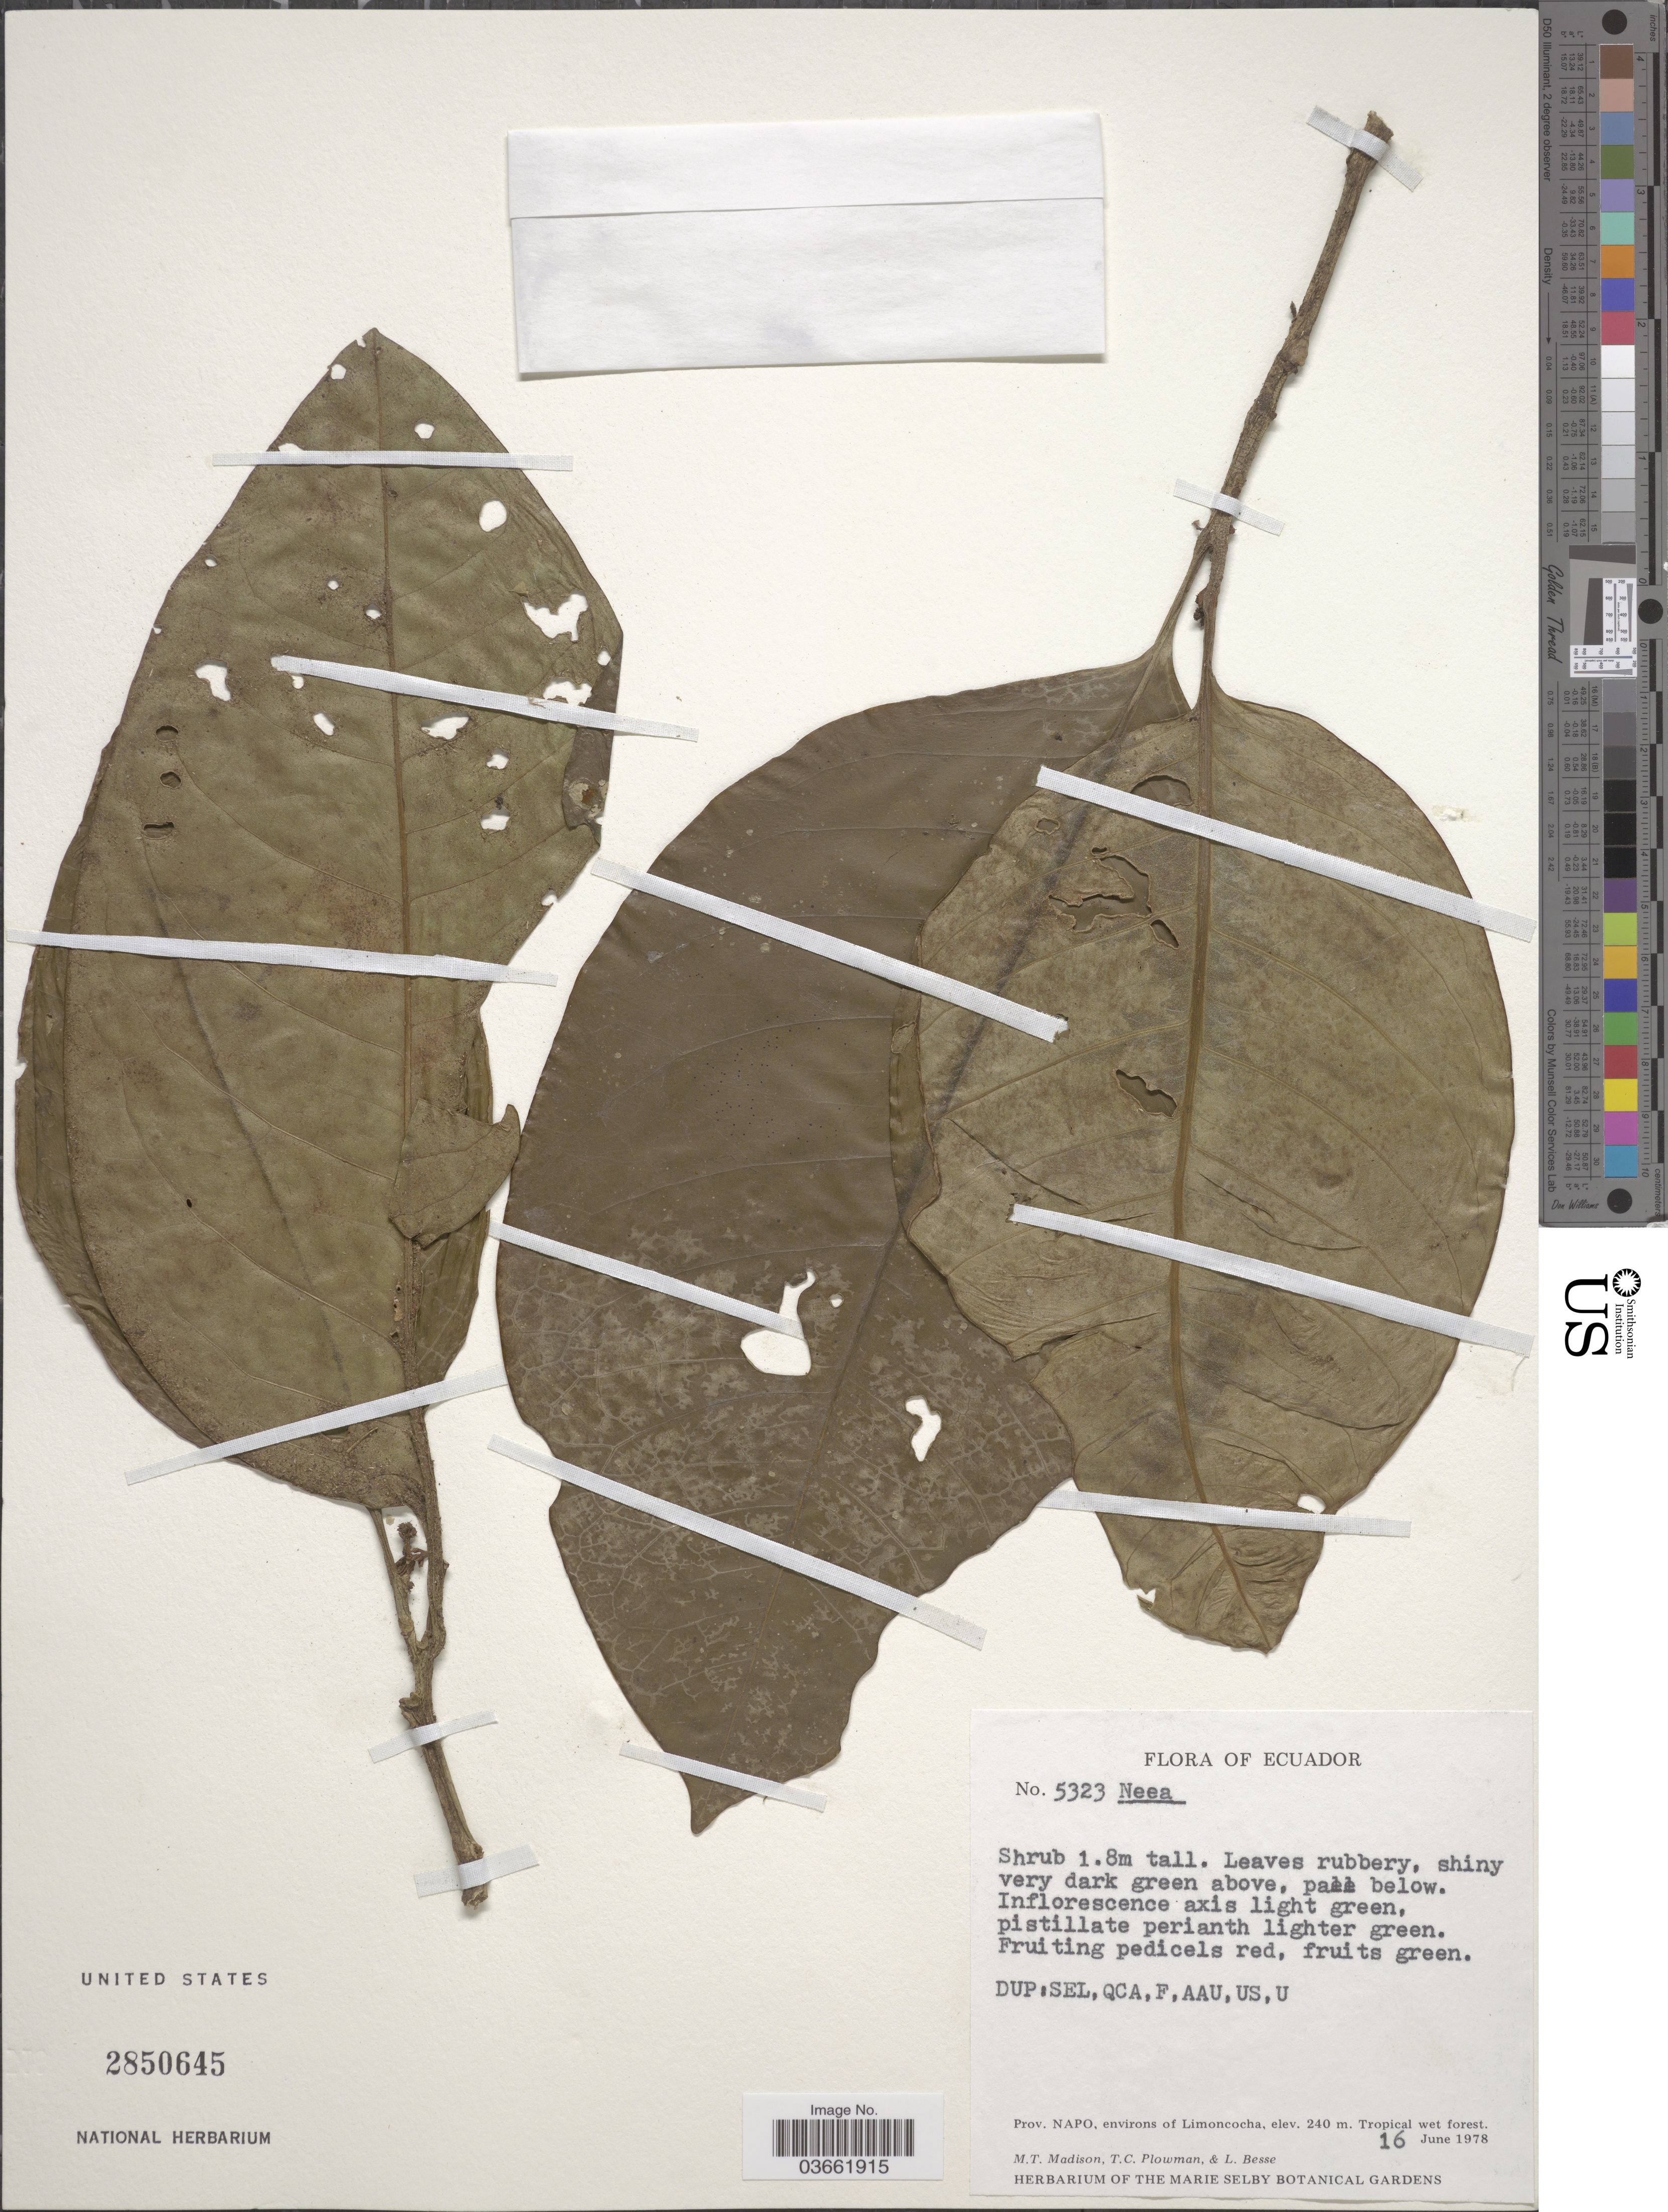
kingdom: Plantae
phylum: Tracheophyta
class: Magnoliopsida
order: Caryophyllales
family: Nyctaginaceae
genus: Neea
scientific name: Neea sp.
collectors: M. T. Madison, T. Plowman & L. Besse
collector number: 5323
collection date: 1978-06-16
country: Ecuador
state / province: Napo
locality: Environs of Limoncocha.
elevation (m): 240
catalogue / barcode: US 2850645